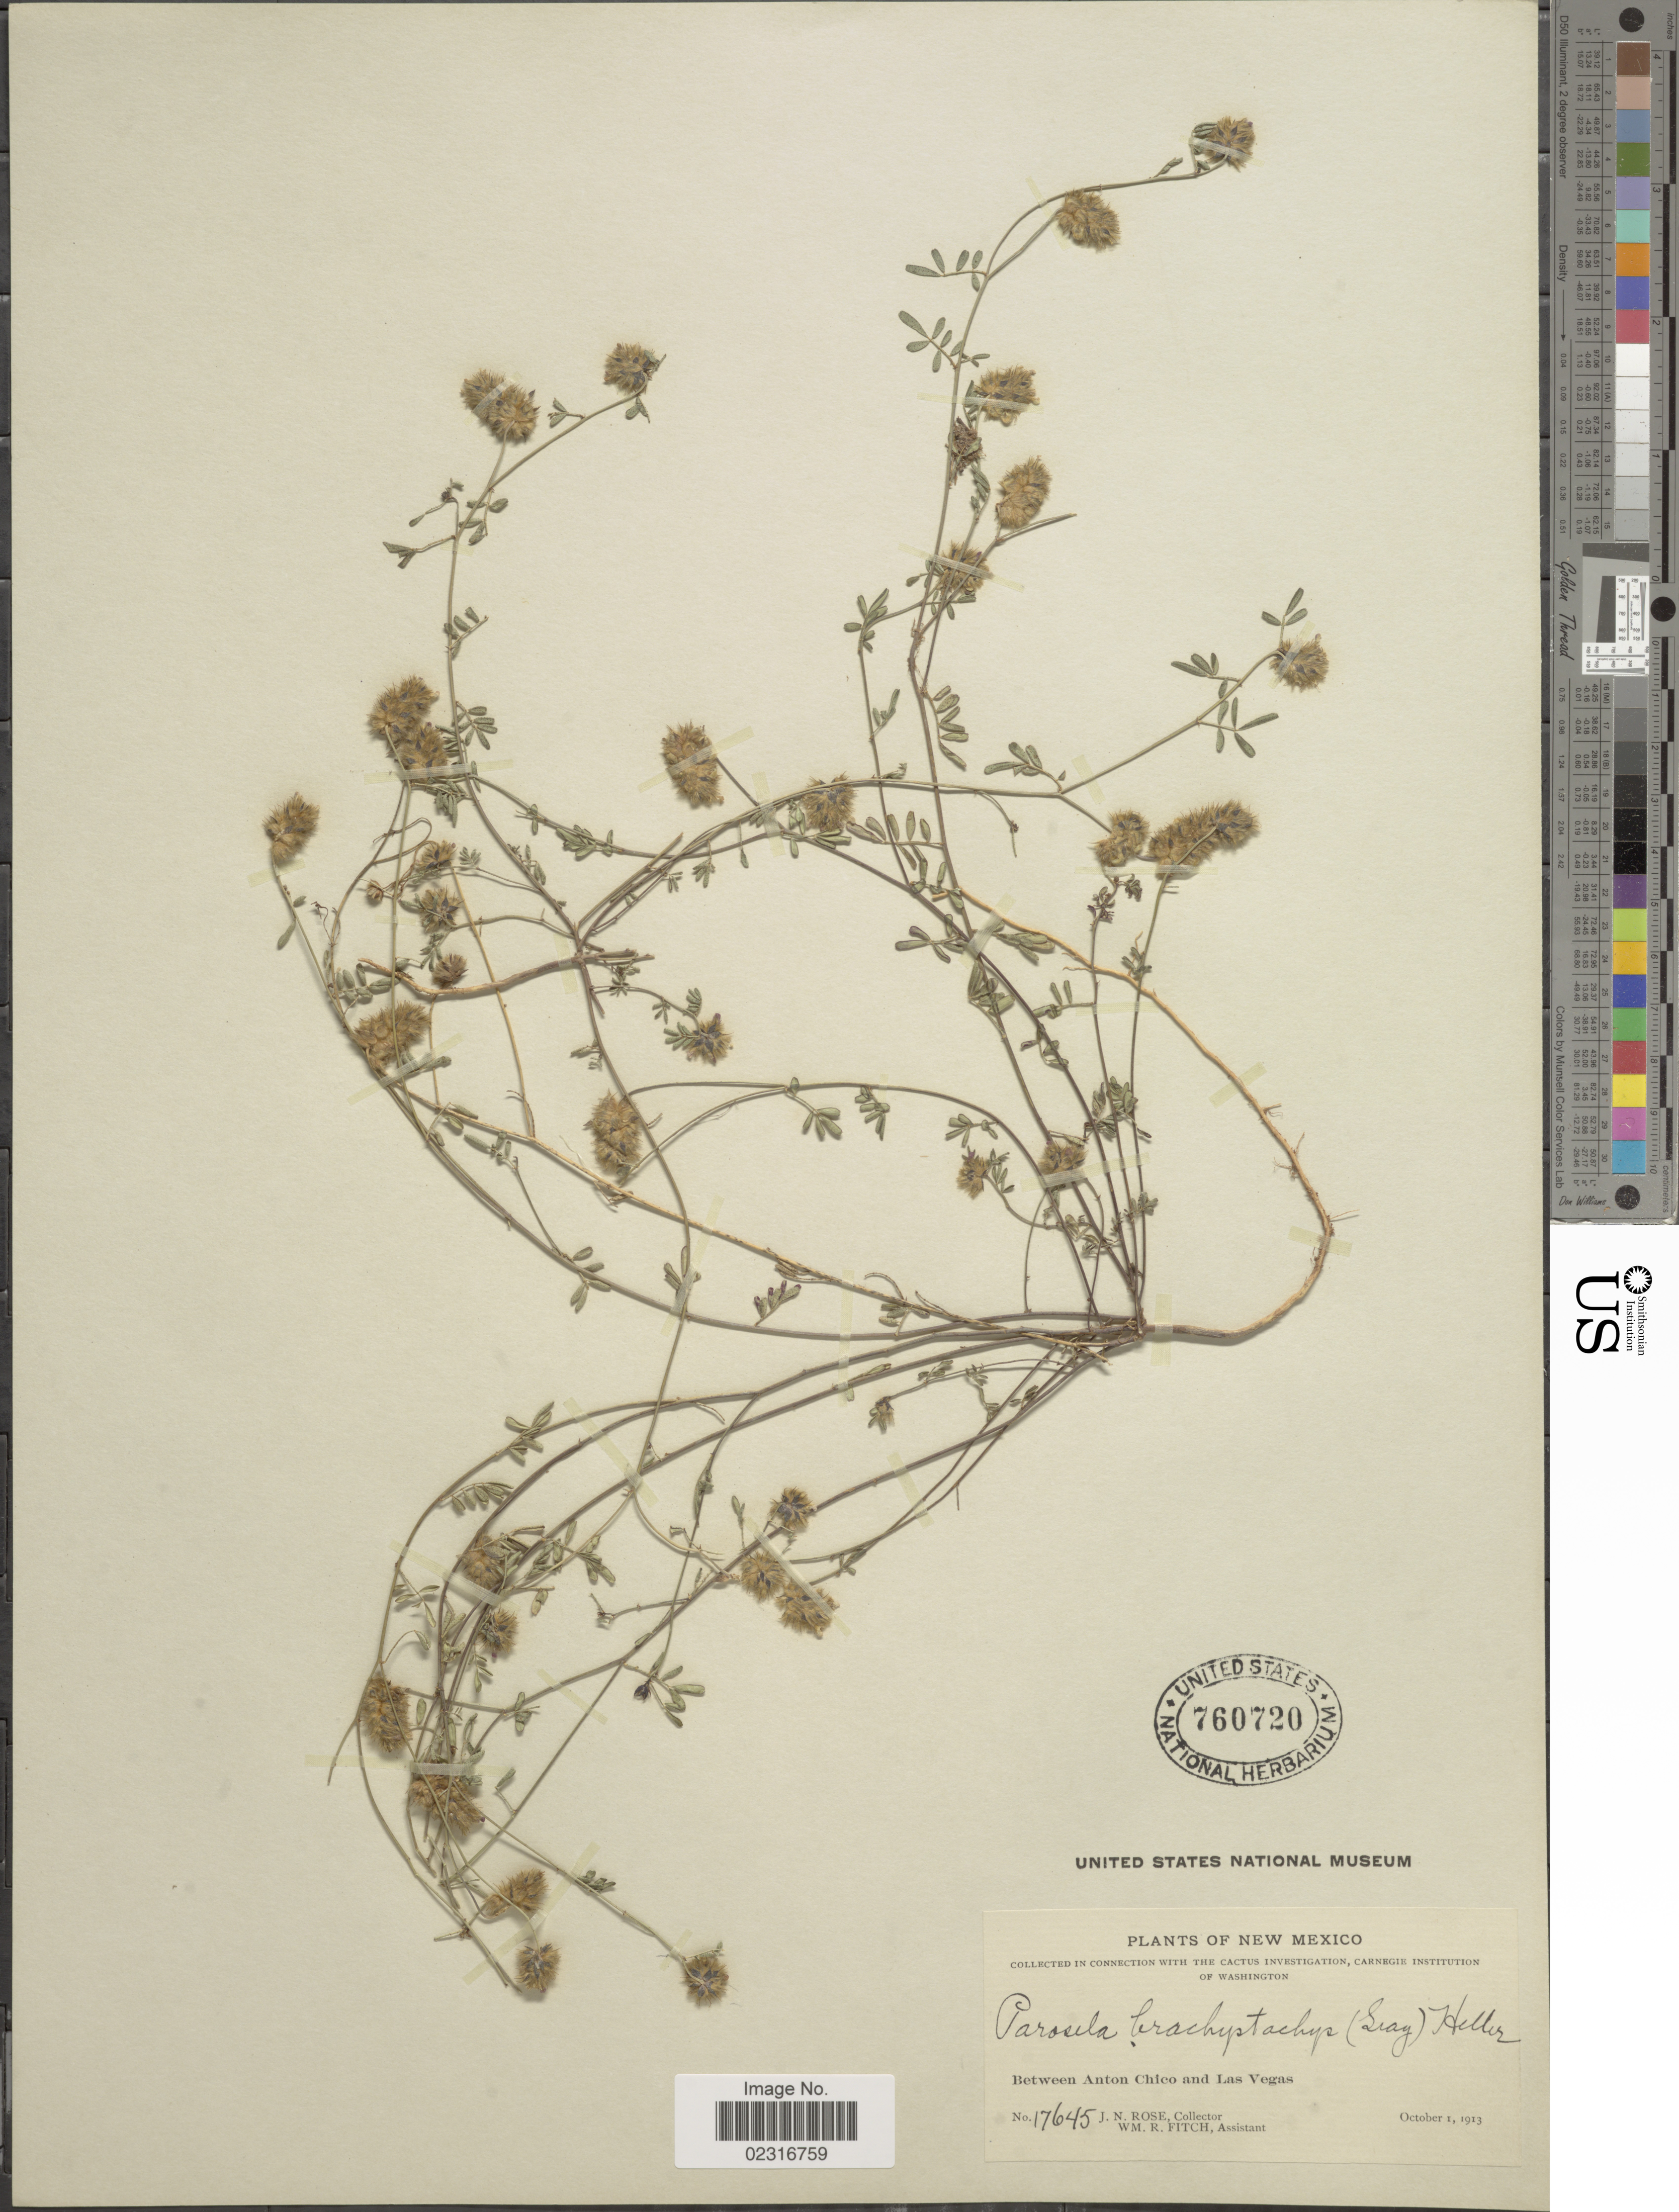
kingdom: Plantae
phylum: Tracheophyta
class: Magnoliopsida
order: Fabales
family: Fabaceae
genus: Dalea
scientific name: Dalea brachystachys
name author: A. Gray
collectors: J. N. Rose & W. R. Fitch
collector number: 17645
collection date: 1913-10-01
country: United States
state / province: New Mexico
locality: Between Anton Chico and Las Vegas.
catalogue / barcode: US 760720